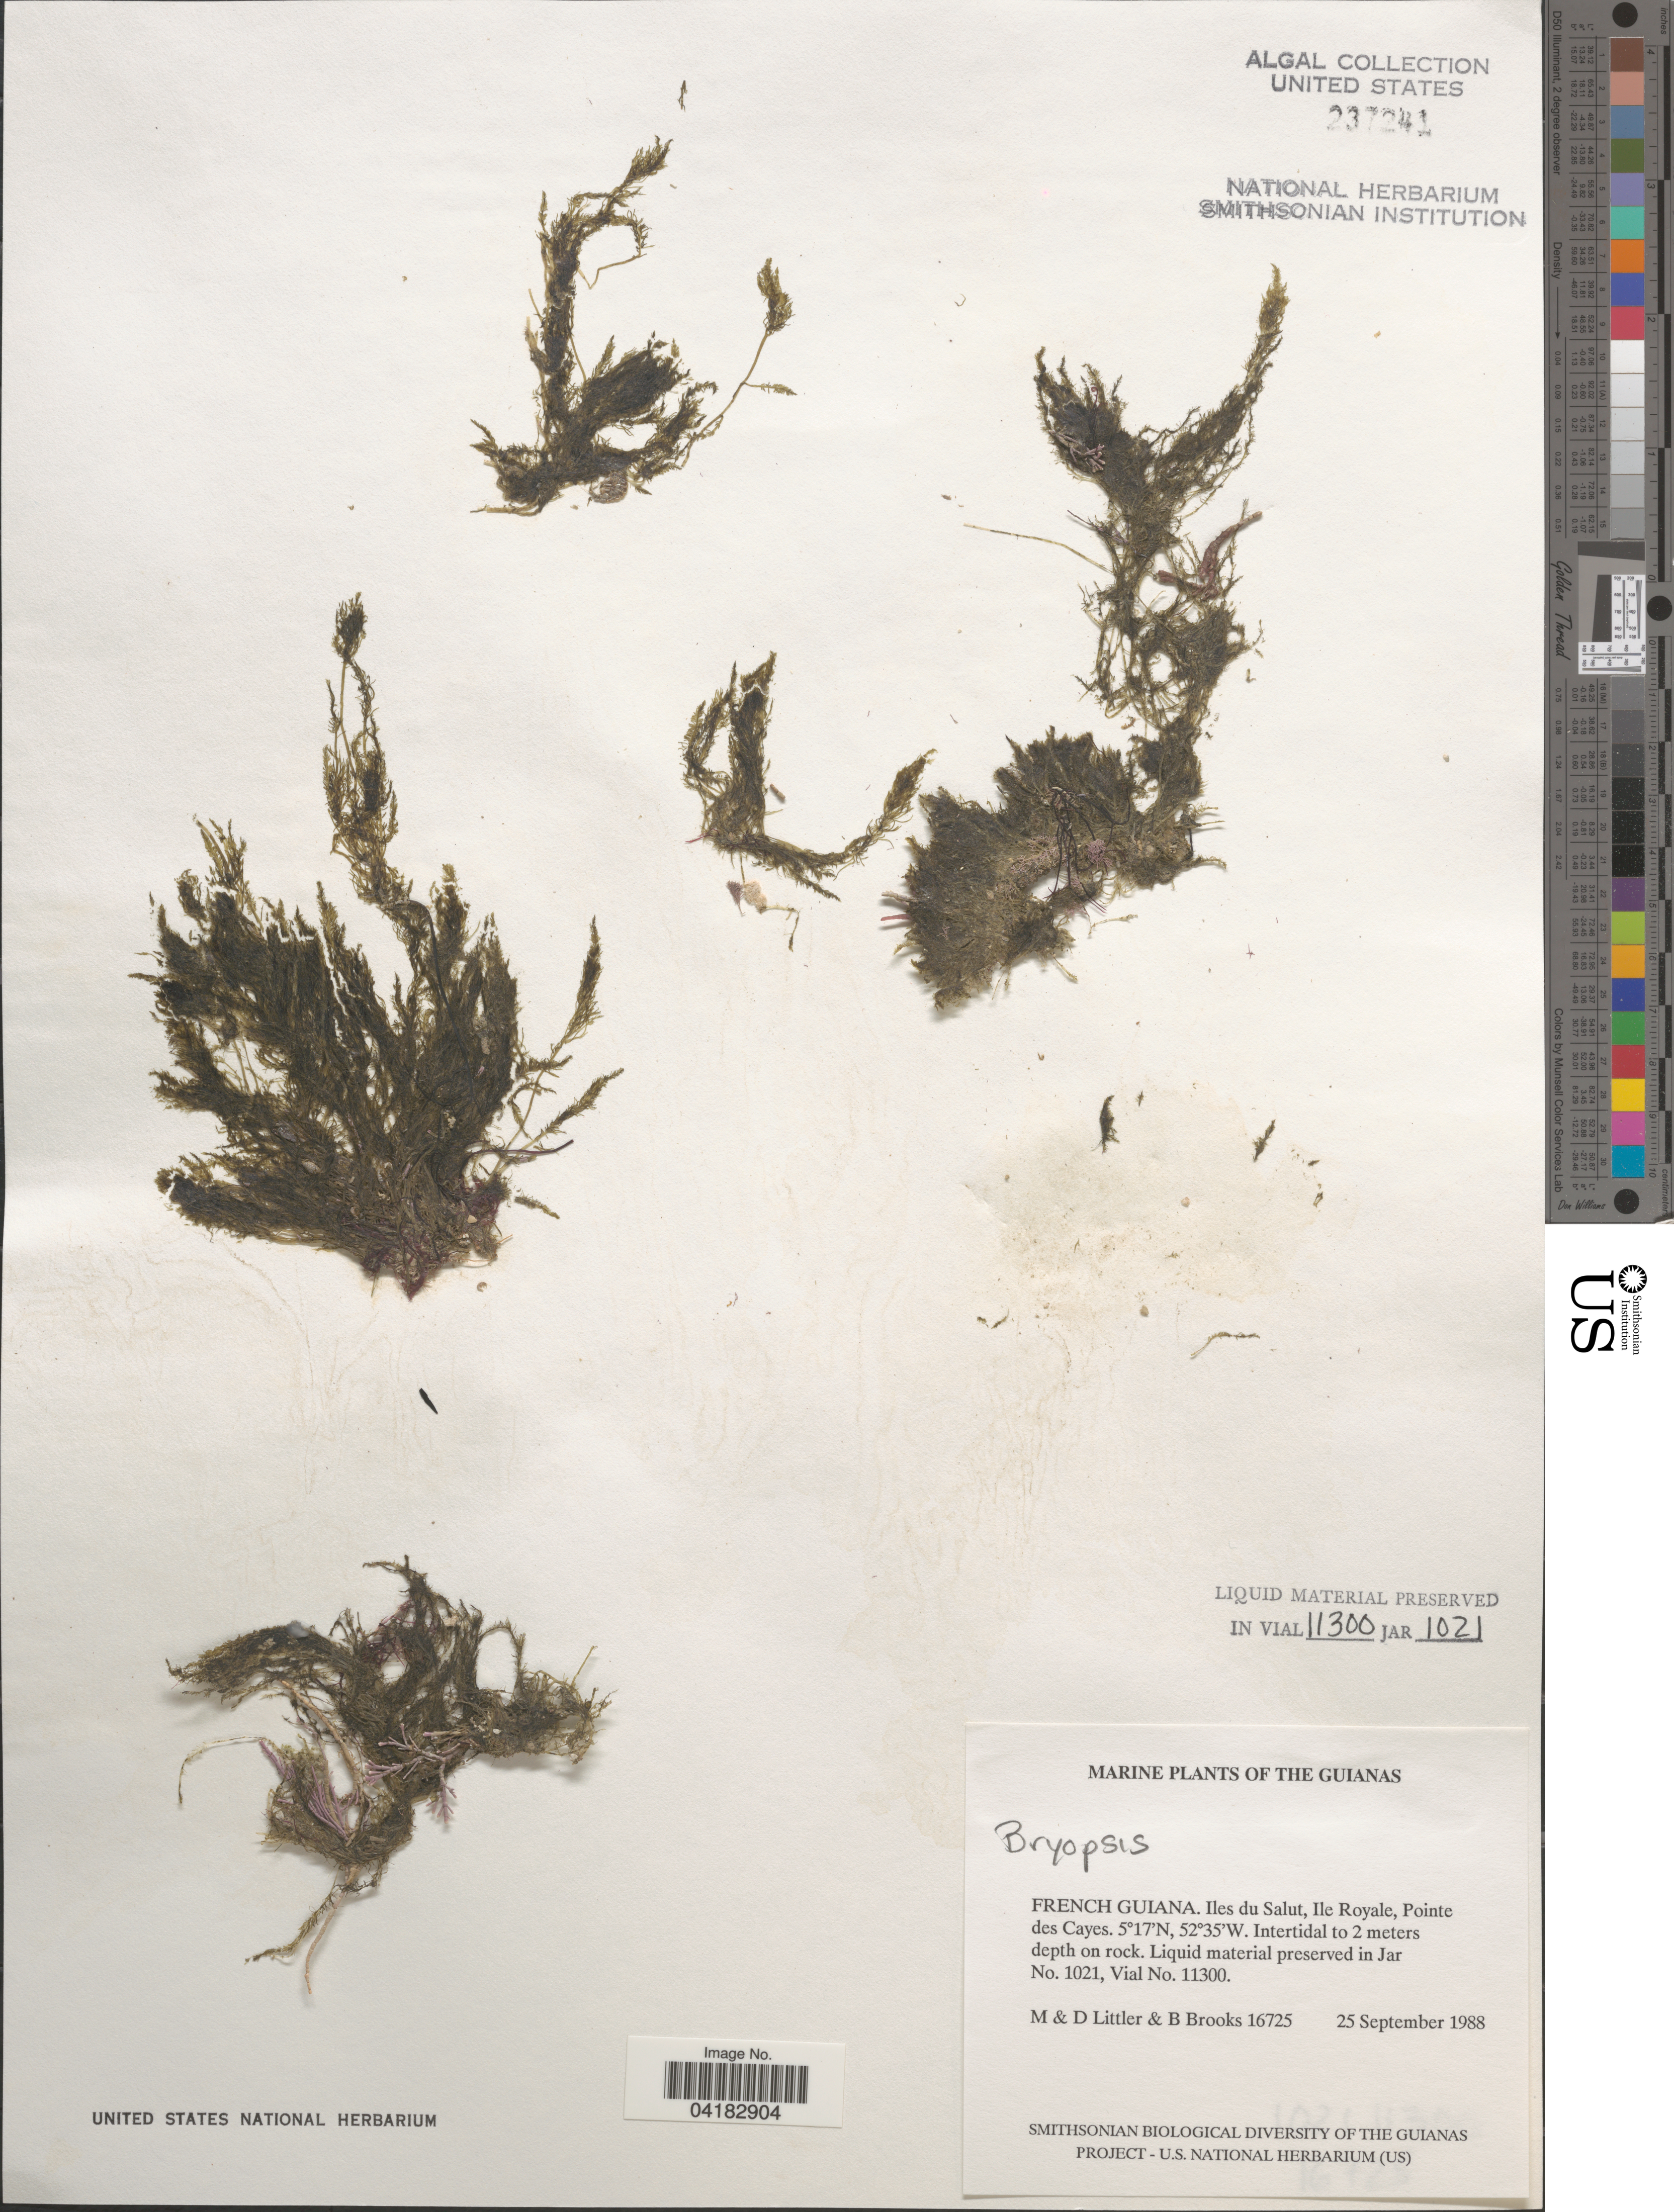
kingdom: Plantae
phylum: Chlorophyta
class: Ulvophyceae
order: Bryopsidales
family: Bryopsidaceae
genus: Bryopsis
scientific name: Bryopsis sp.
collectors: M. Littler, D. S. Littler & B. Brooks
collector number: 16725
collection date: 1988-09-25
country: French Guiana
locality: Guianas. Iles du Salut, Ile Royale, Pointe des Cayes.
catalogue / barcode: US 237241